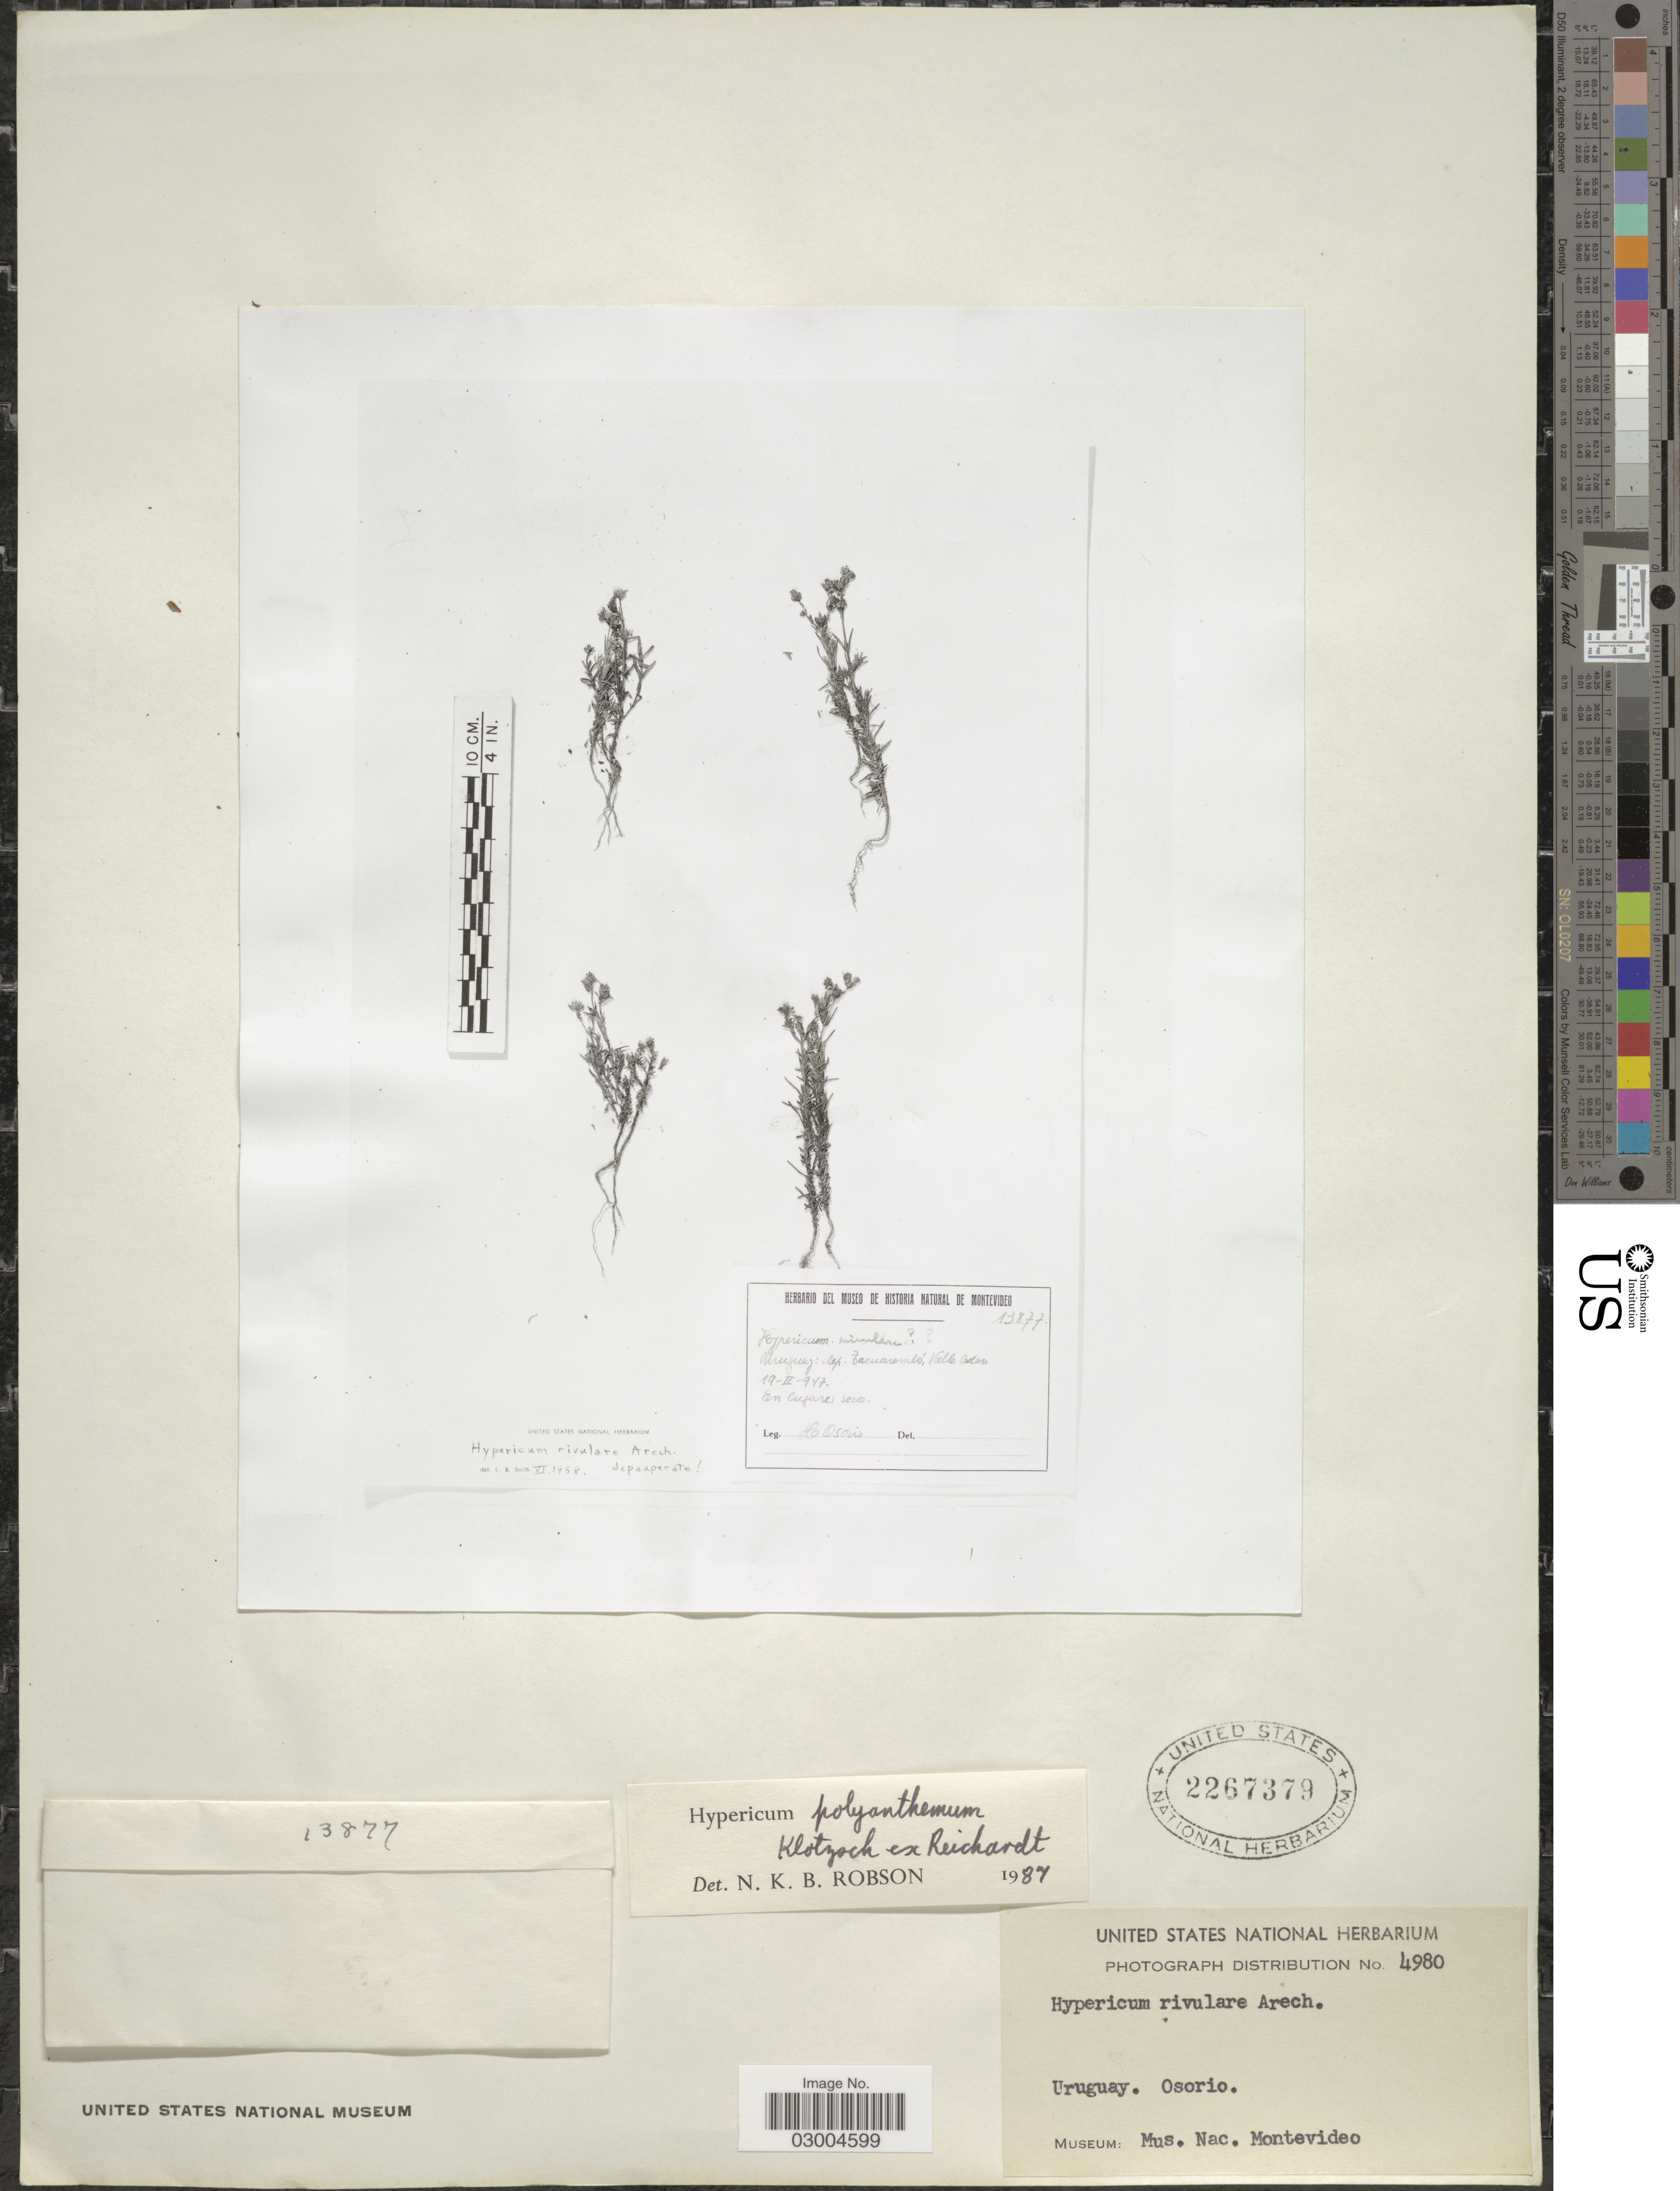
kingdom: Plantae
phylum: Tracheophyta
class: Magnoliopsida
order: Malpighiales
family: Hypericaceae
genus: Hypericum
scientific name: Hypericum polyanthemum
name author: Klotzsch ex Reichardt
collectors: H. Osorio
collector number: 13877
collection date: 1947-02-19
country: Uruguay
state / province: Tacuarembó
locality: Valle Eden.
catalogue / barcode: US 2267379